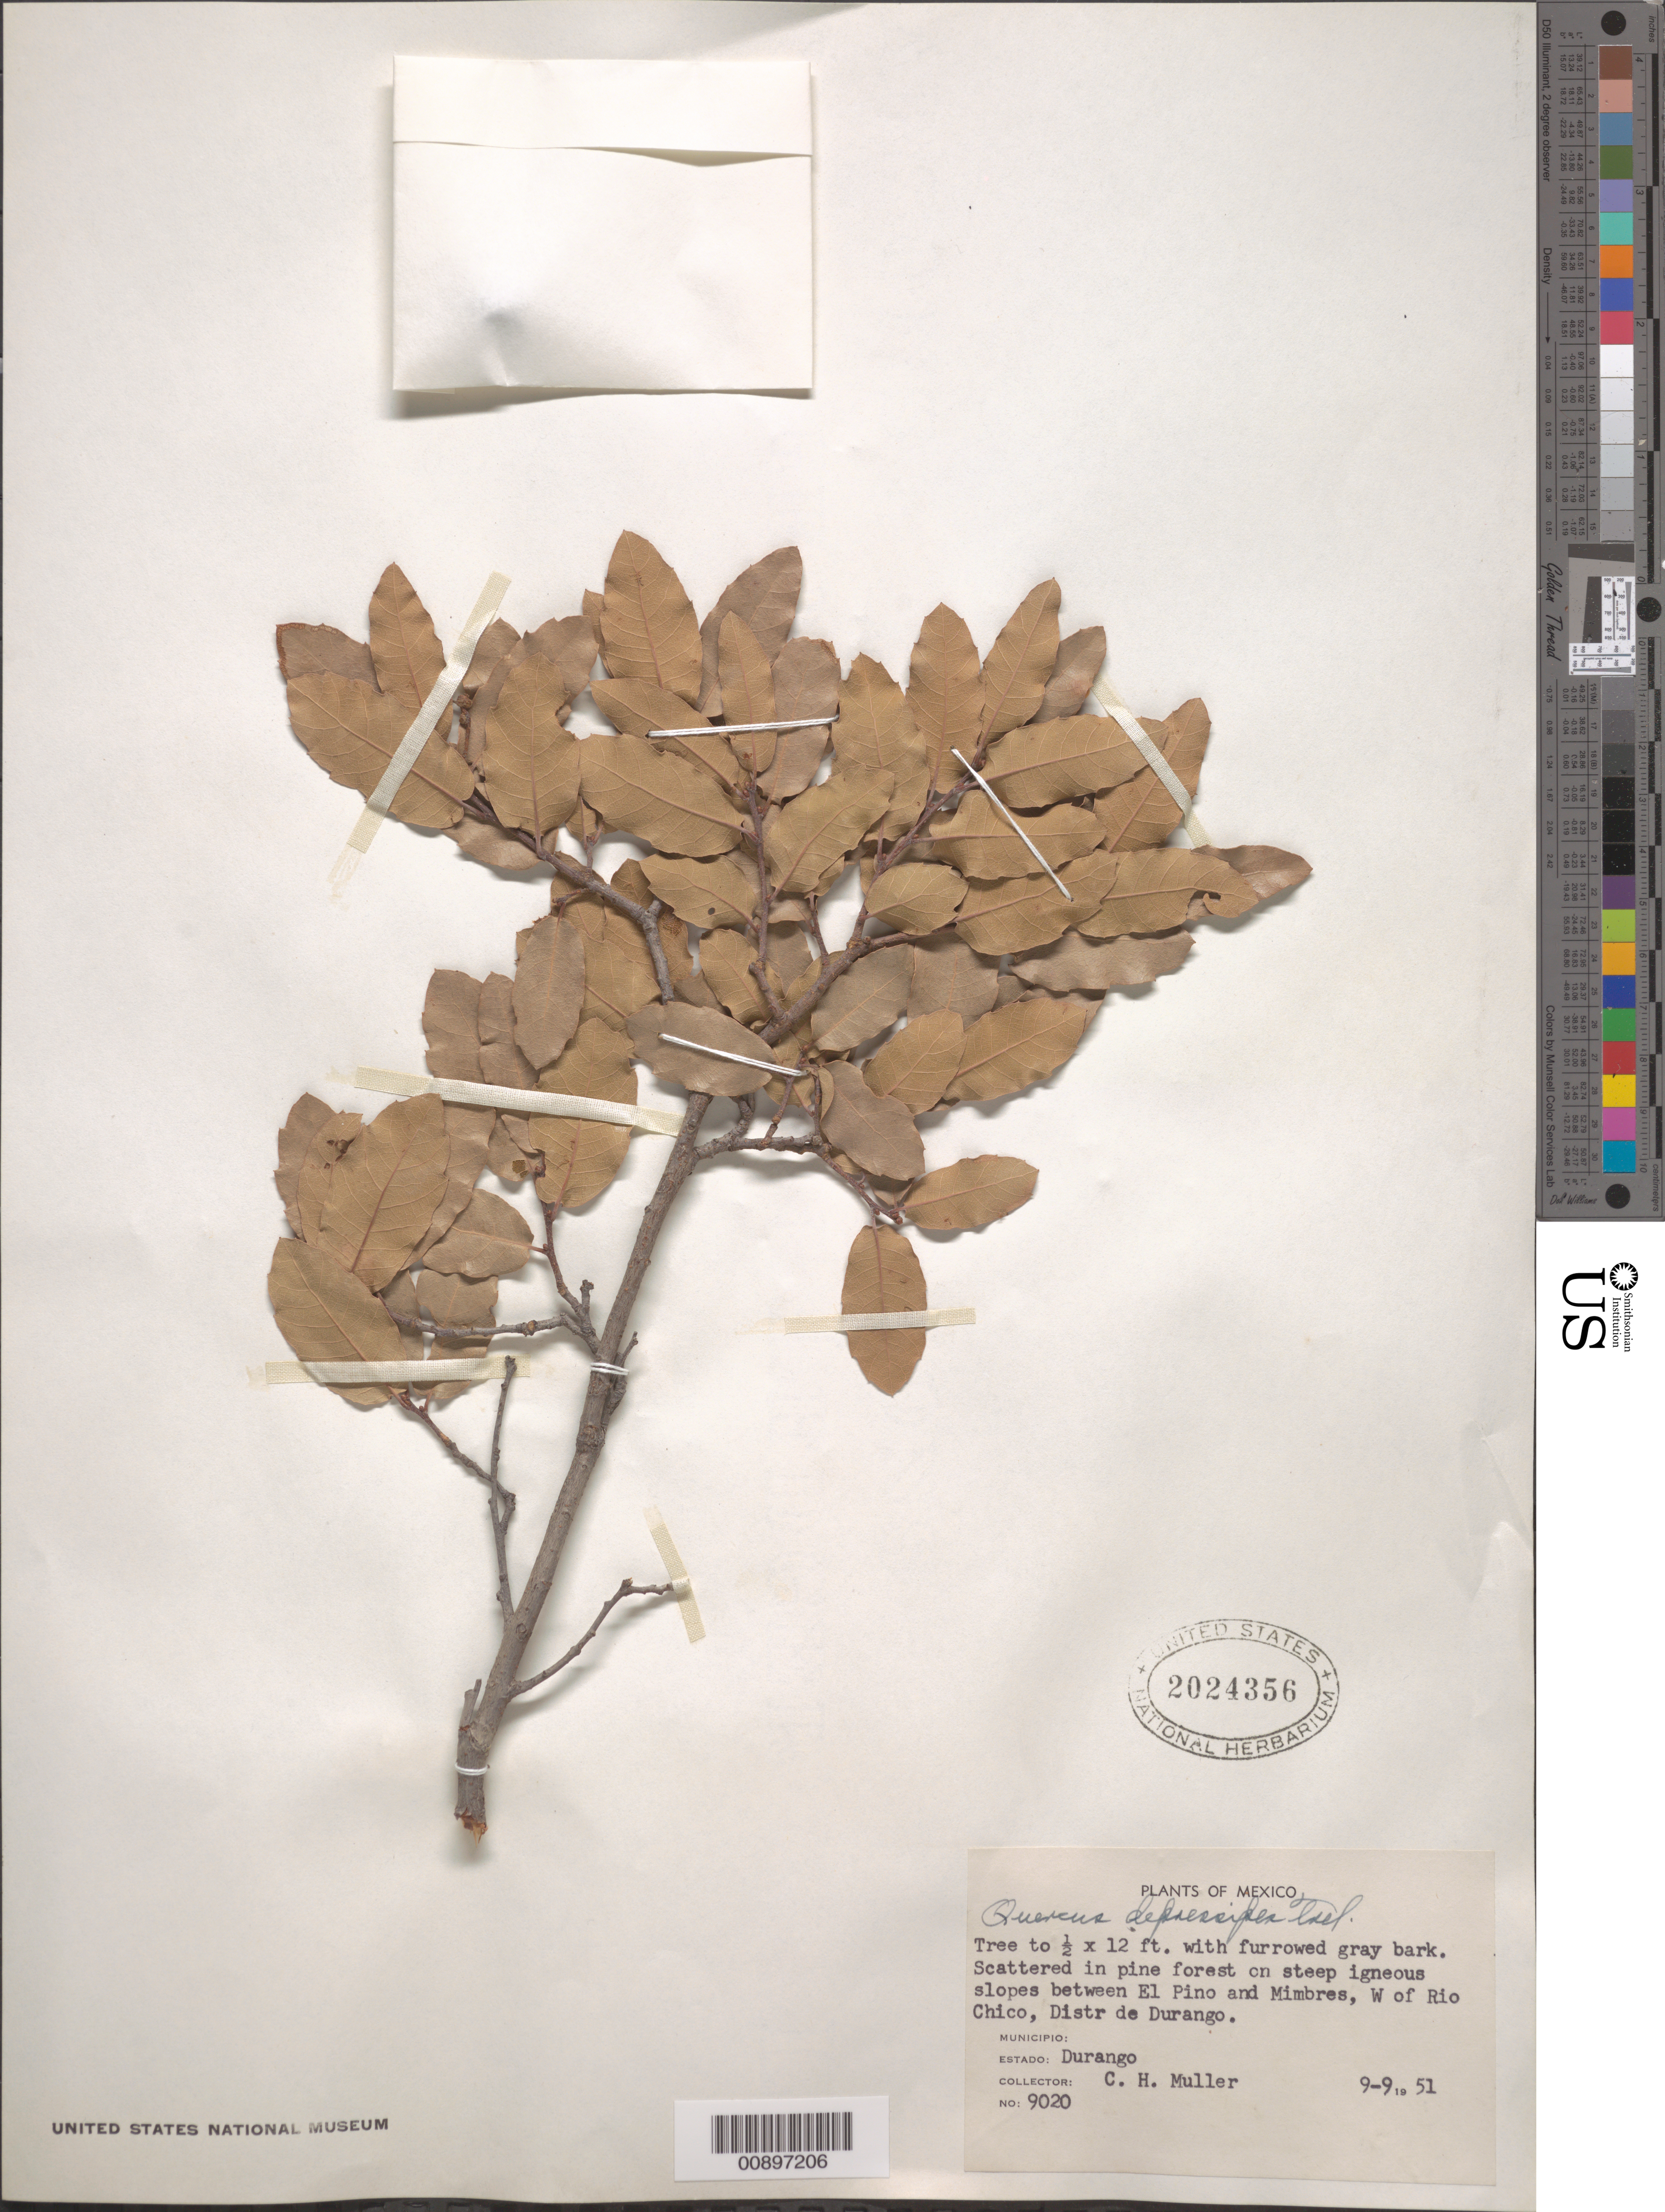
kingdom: Plantae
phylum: Tracheophyta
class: Magnoliopsida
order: Fagales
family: Fagaceae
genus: Quercus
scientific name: Quercus depressipes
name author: Trel.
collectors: C. H. Muller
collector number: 9020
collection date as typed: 09 Sep 1951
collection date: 1951-09-09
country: Mexico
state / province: Durango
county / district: Durango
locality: Between El Pino and Mimbres, W of Río Chico, Distr. de Durango, Durango.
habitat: In pine forest on steep igneous slopes.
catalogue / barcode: US 2024356